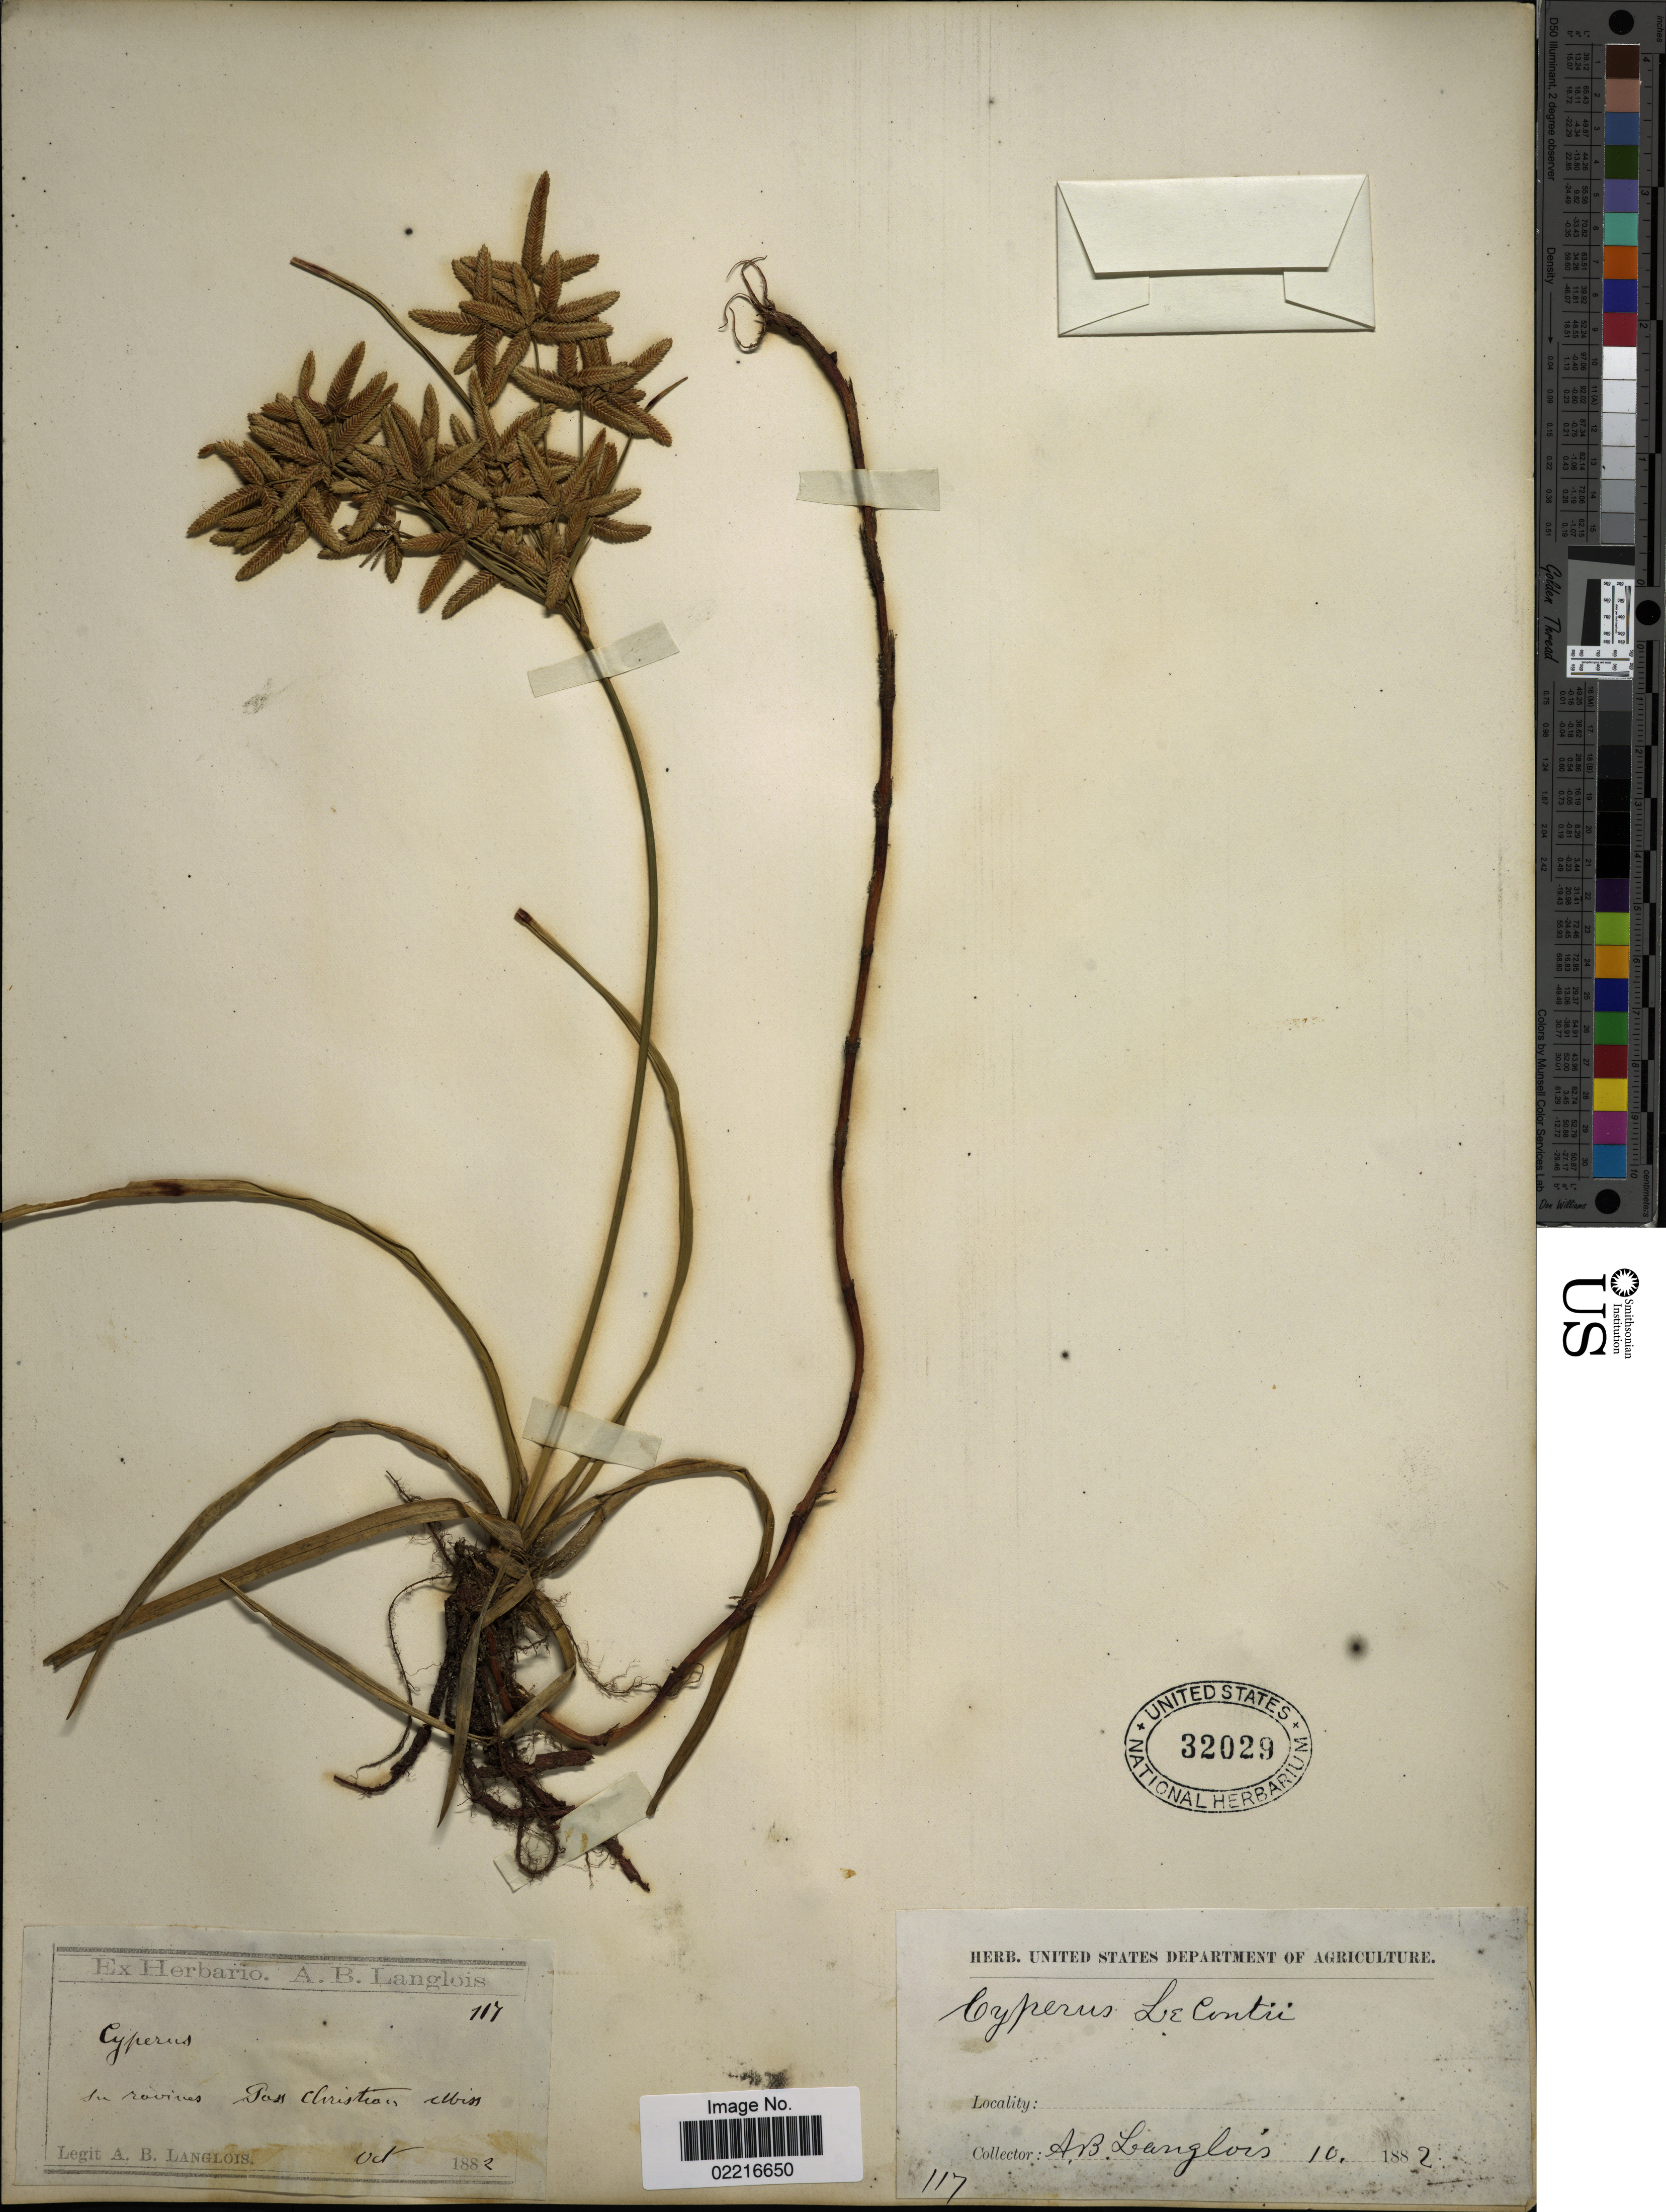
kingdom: Plantae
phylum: Tracheophyta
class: Liliopsida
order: Poales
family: Cyperaceae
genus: Cyperus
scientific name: Cyperus lecontei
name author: Torr. ex Steud.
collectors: A. Langlois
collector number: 117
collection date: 1882-10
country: United States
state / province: Mississippi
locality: In ravines Pass Christian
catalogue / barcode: US 32029